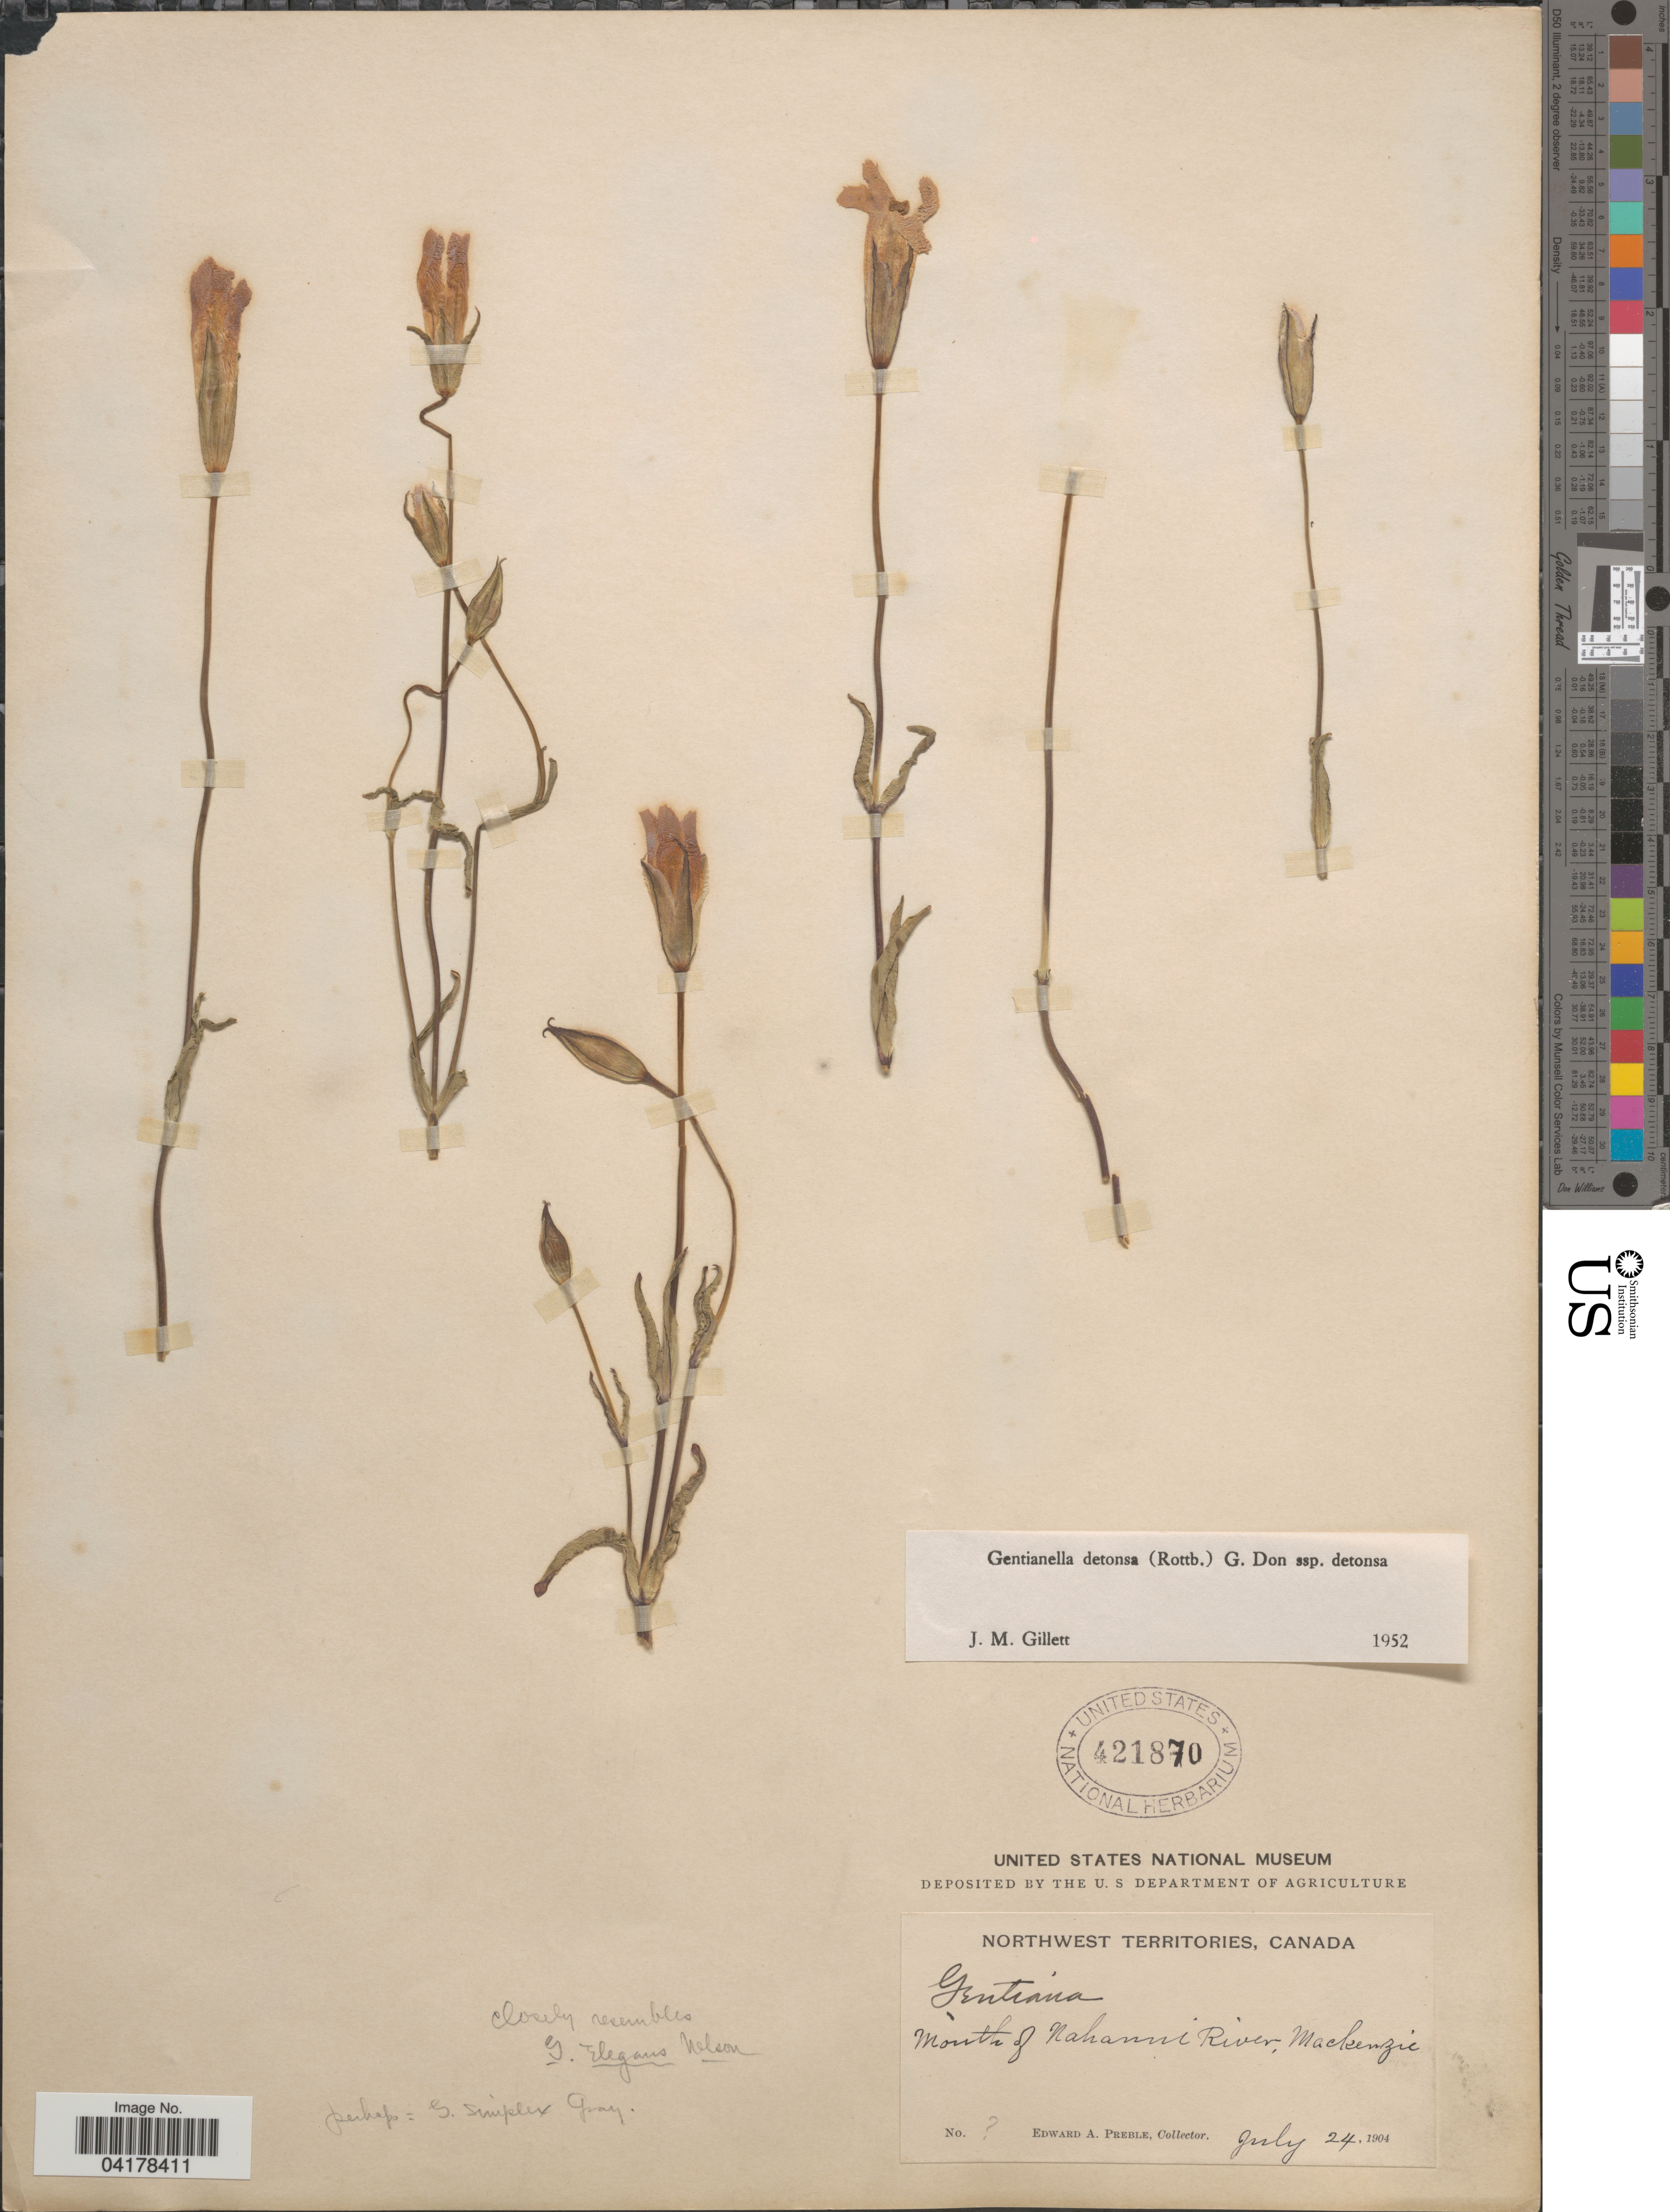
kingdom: Plantae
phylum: Tracheophyta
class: Magnoliopsida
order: Gentianales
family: Gentianaceae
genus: Gentianella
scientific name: Gentianella detonsa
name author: (Rottb.) G. Don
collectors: E. Preble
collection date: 1904-07-24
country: Canada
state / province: Northwest Territories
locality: Mouth of Nahanni River, Mackenzie.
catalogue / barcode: US 421870